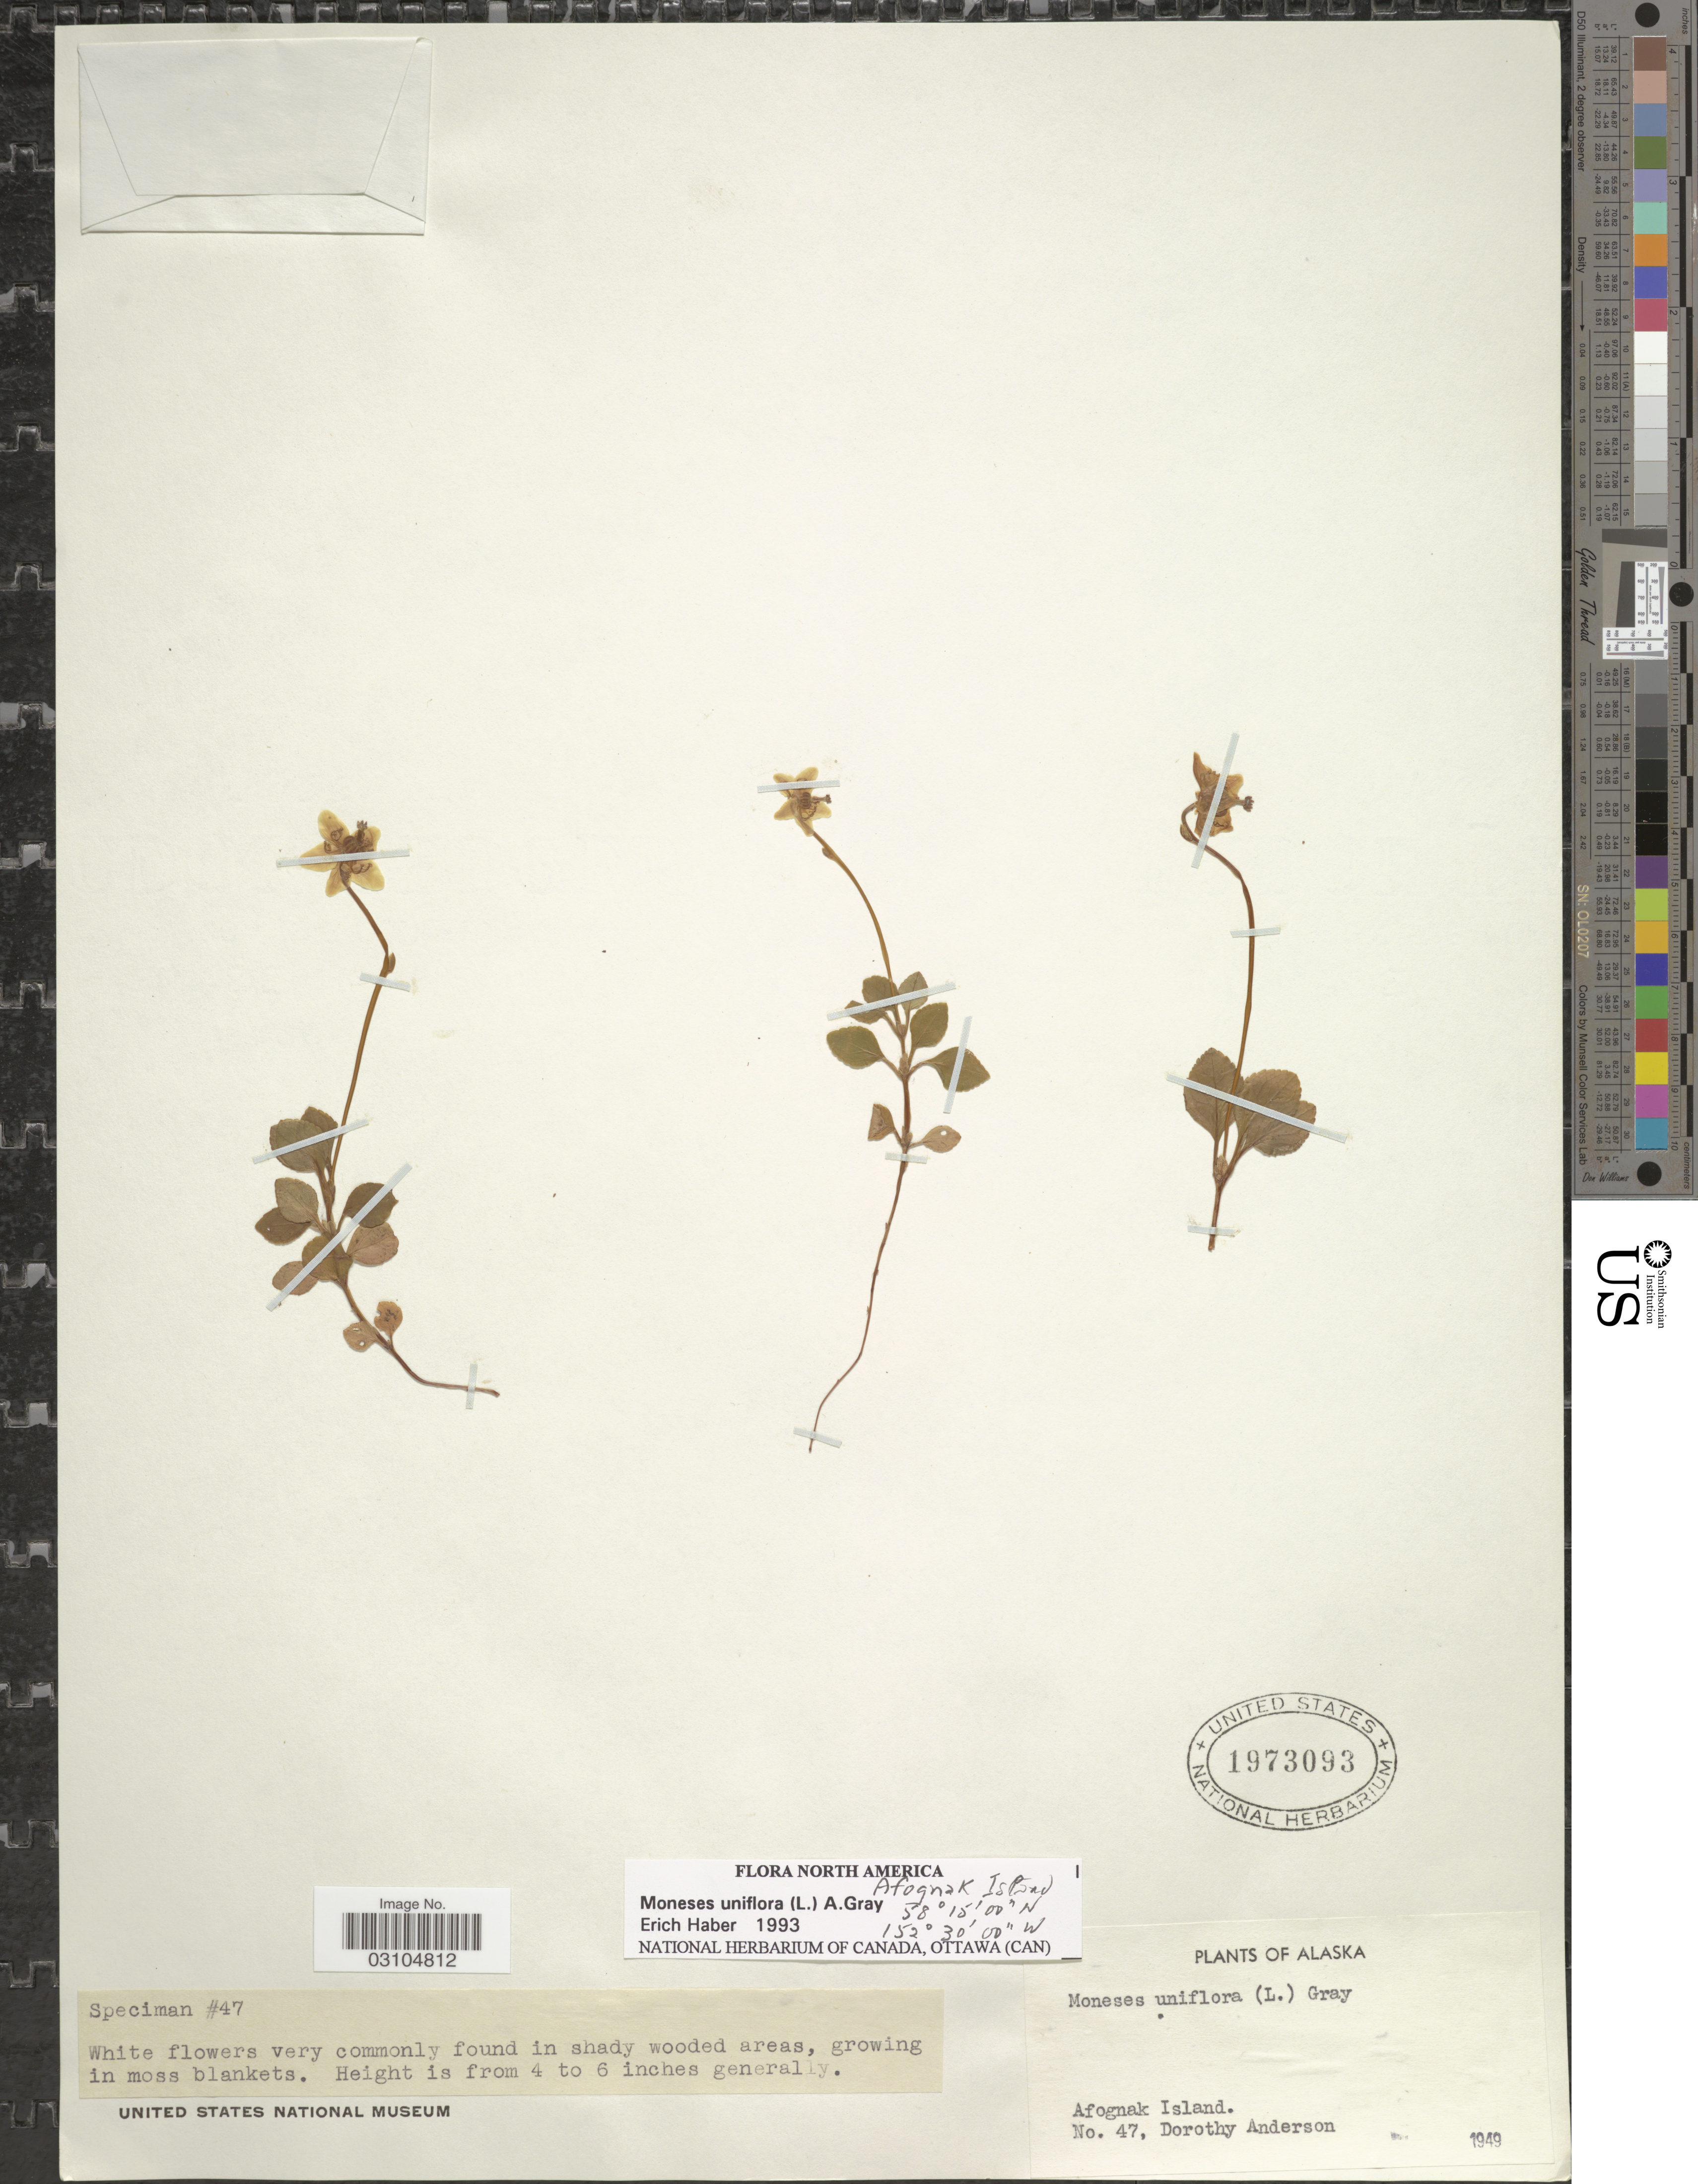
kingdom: Plantae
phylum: Tracheophyta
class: Magnoliopsida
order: Ericales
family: Ericaceae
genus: Moneses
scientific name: Moneses uniflora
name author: (L.) A. Gray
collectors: D. Anderson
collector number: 47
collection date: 1949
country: United States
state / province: Alaska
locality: Afognak Island.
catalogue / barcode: US 1973093